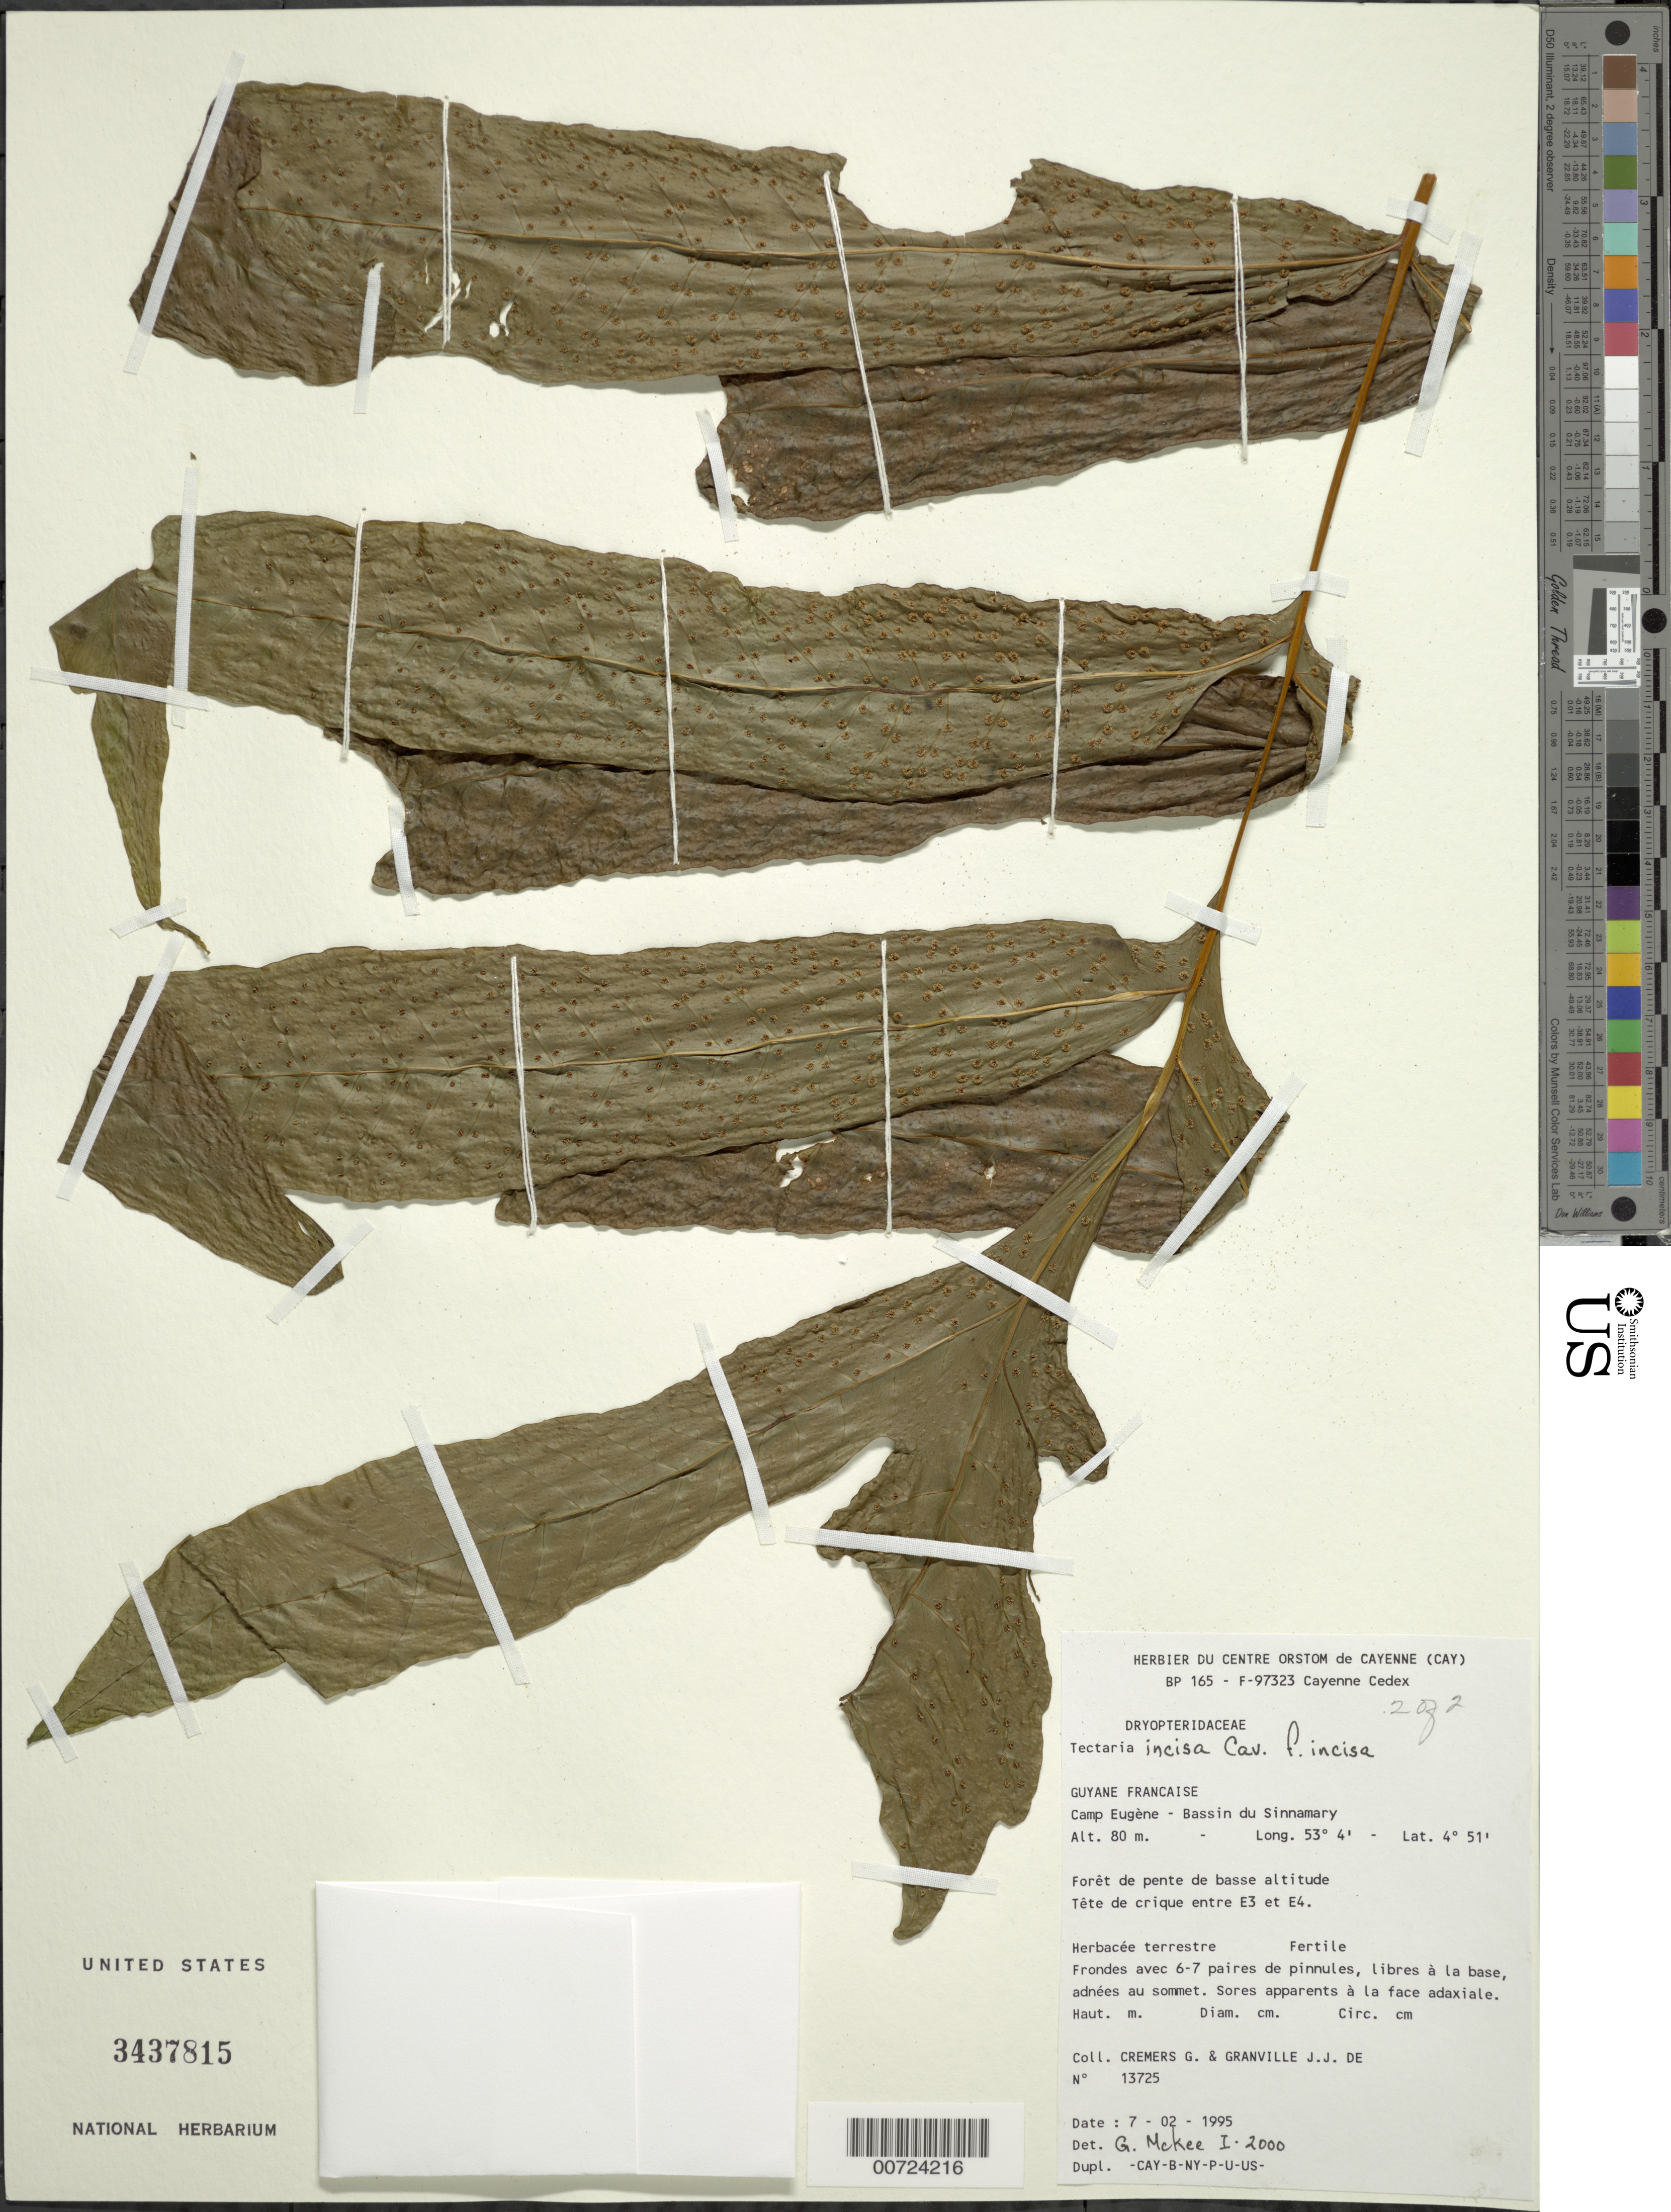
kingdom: Plantae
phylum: Tracheophyta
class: Polypodiopsida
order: Polypodiales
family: Tectariaceae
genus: Tectaria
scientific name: Tectaria incisa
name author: Cav.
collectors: G. Cremers & J.-J. de Granville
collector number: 13725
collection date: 1995-02-07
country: French Guiana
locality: Guyana Francaise, Camp Eugene-Bassin du Sinnamary, foret de pente de basse altitude, tete de crique entre E3 et E4.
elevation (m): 80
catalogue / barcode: US 3437815